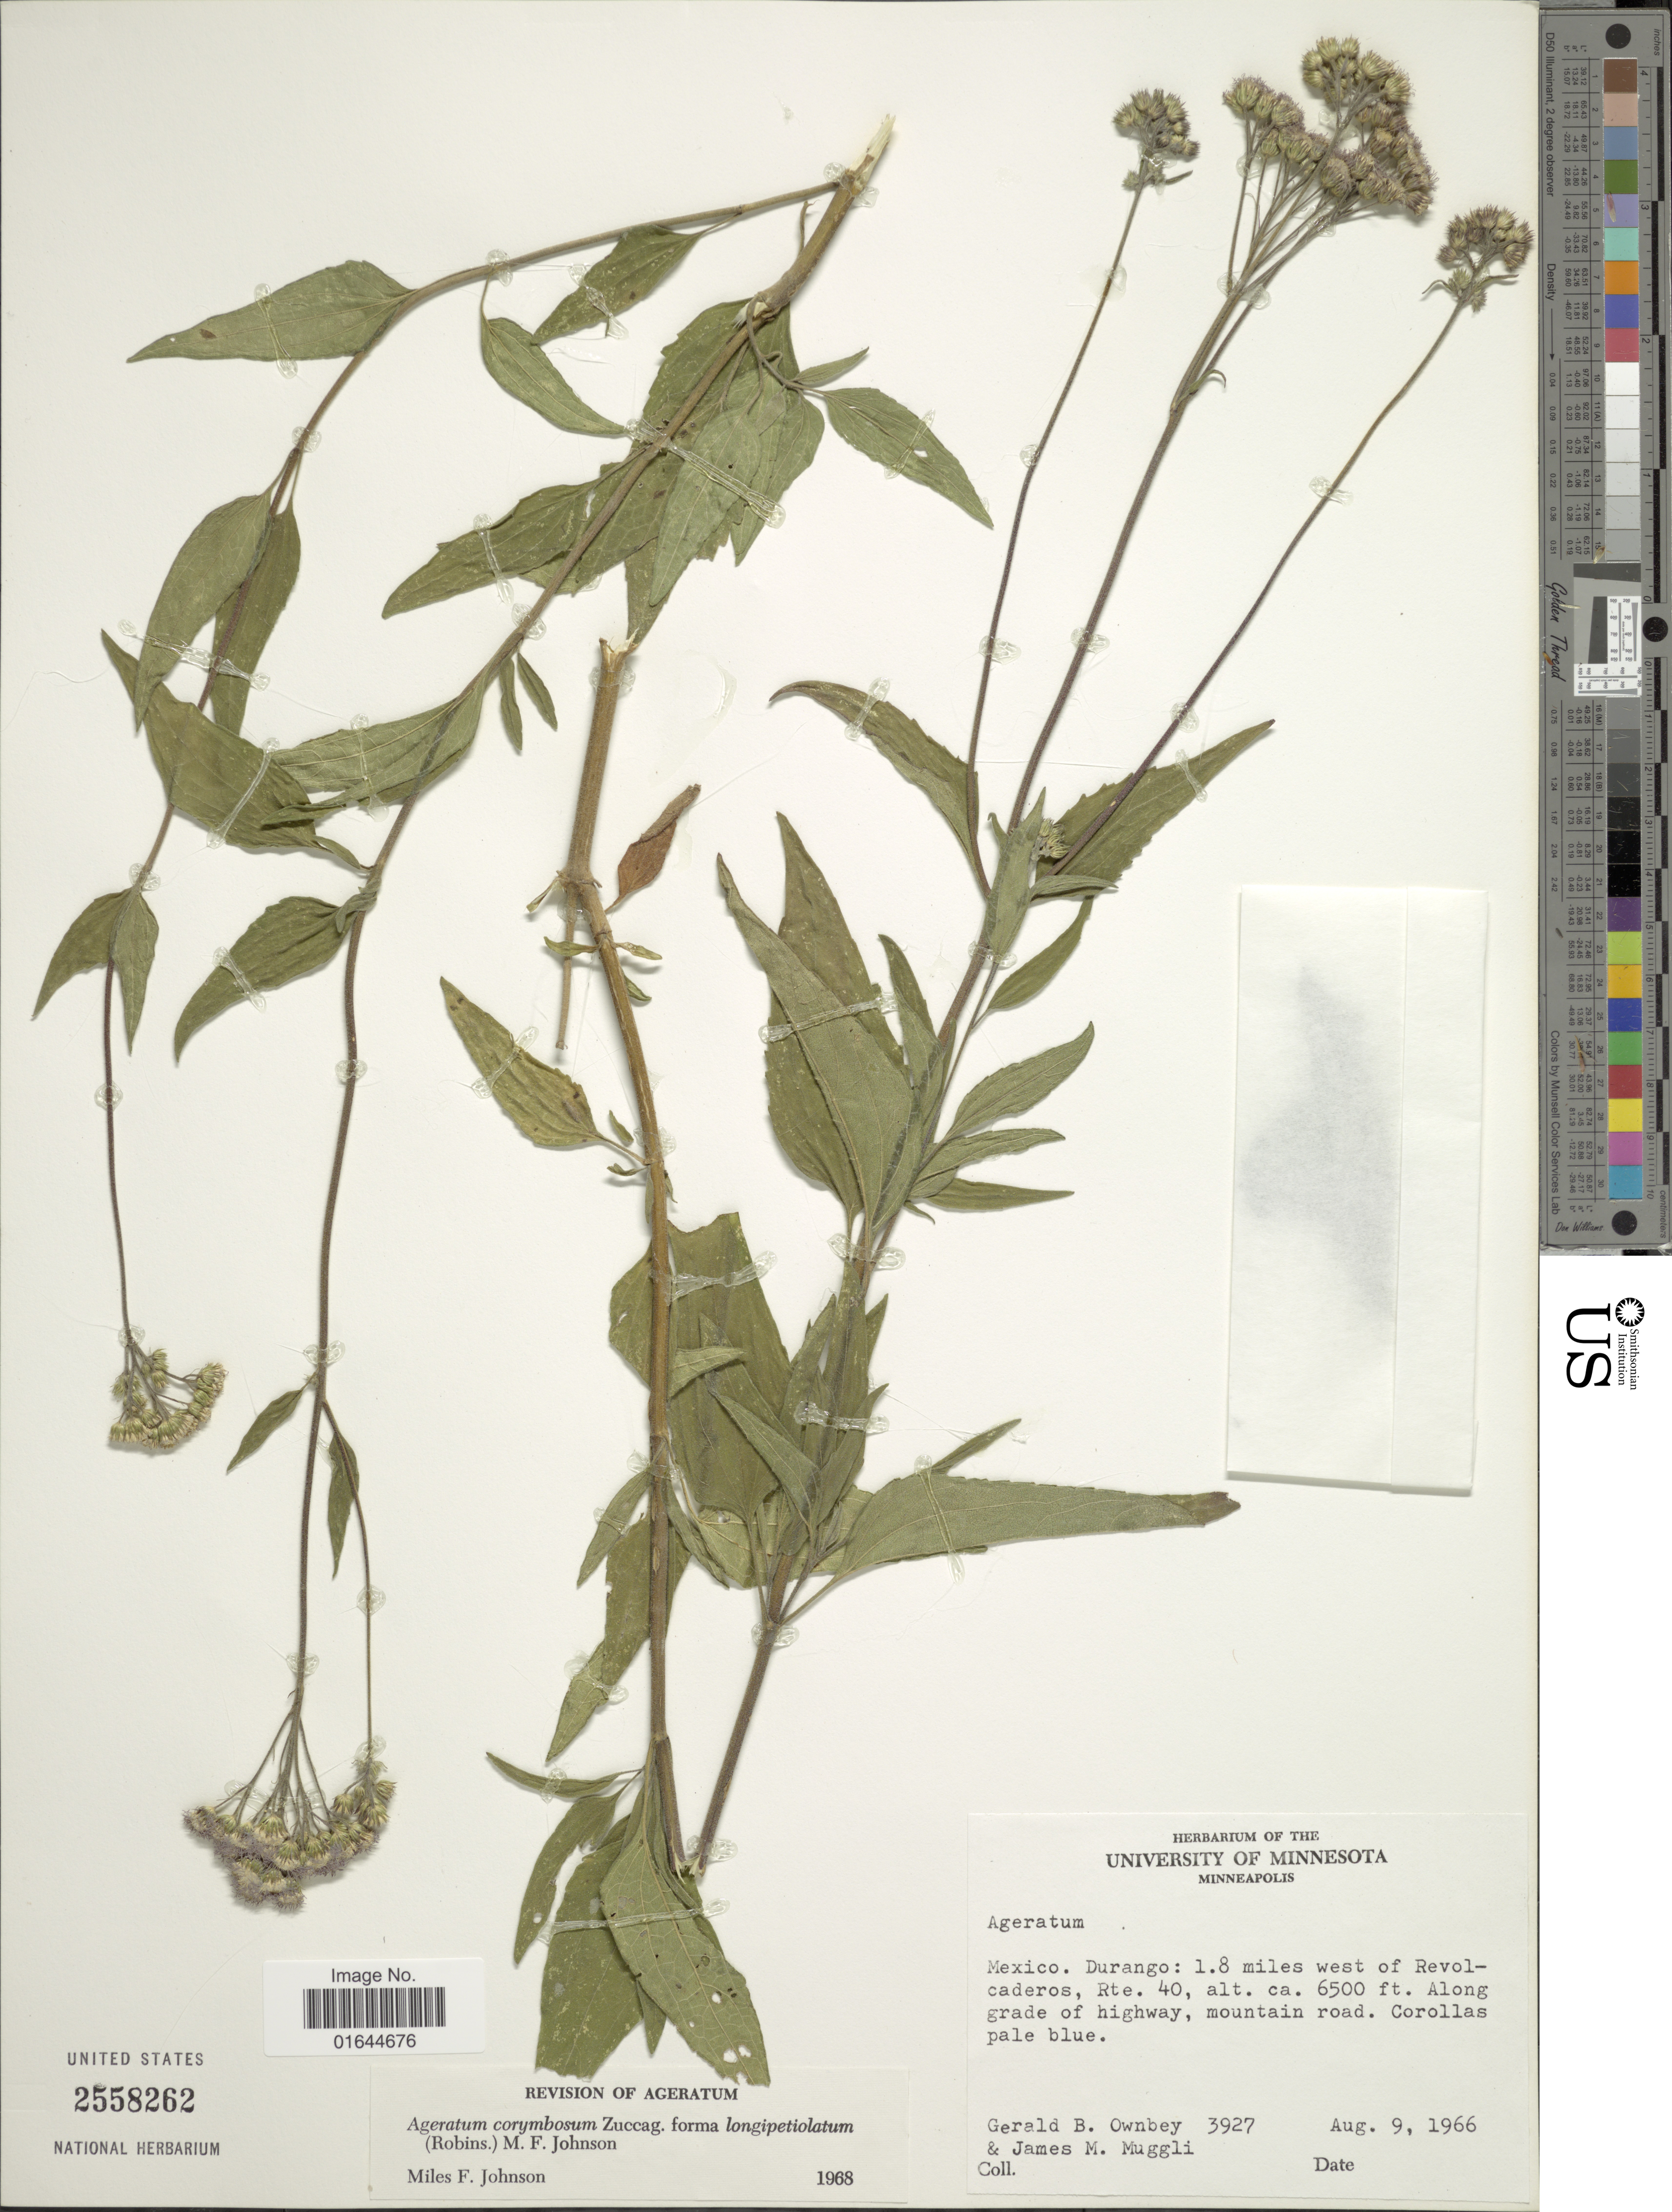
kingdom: Plantae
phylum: Tracheophyta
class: Magnoliopsida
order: Asterales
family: Asteraceae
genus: Ageratum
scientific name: Ageratum corymbosum f. longipetiolatum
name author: (B.L. Rob.) M.F. Johnson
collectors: G. B. Ownbey & J. Muggli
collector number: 3927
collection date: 1966-08-09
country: Mexico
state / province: Durango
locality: Mexico. Durango: 1.8 miles west of Revolcaderos, Rte.40. Along grade of highway, mountain road.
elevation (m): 1981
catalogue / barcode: US 2558262